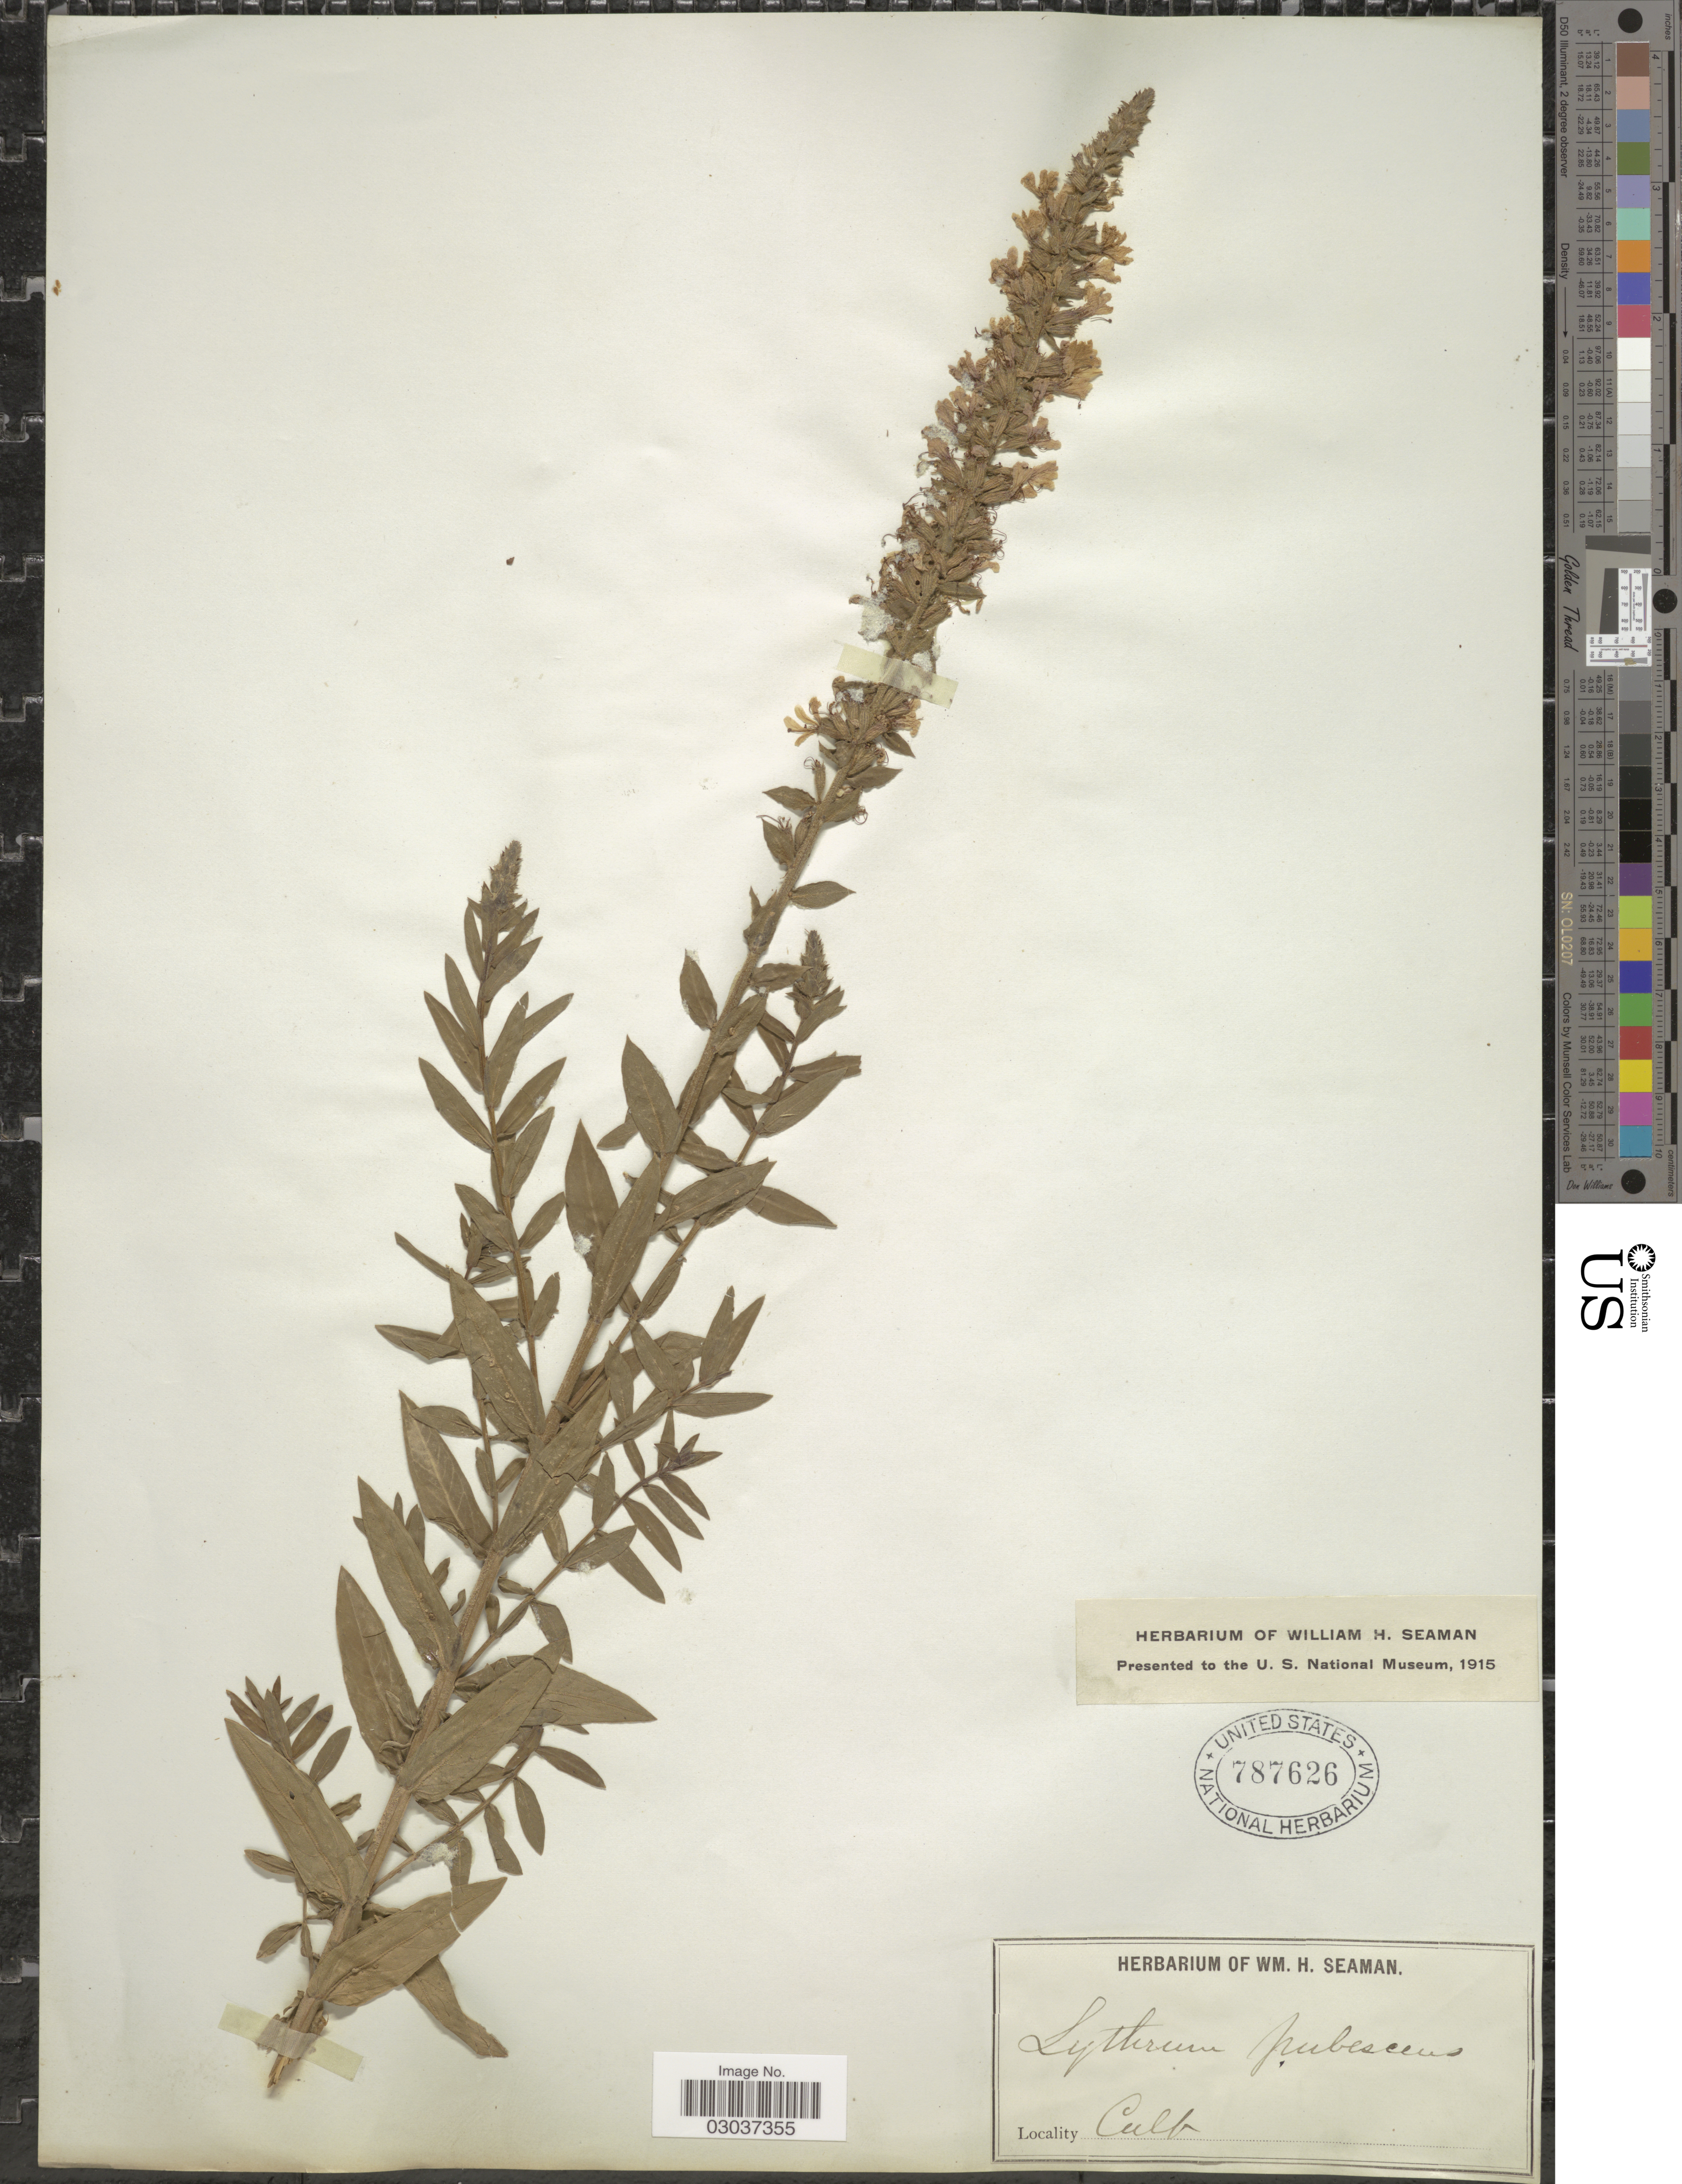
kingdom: Plantae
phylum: Tracheophyta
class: Magnoliopsida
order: Myrtales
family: Lythraceae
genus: Lythrum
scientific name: Lythrum pubescens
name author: Sweet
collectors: Ex herb. W. H. Seaman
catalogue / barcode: US 787626